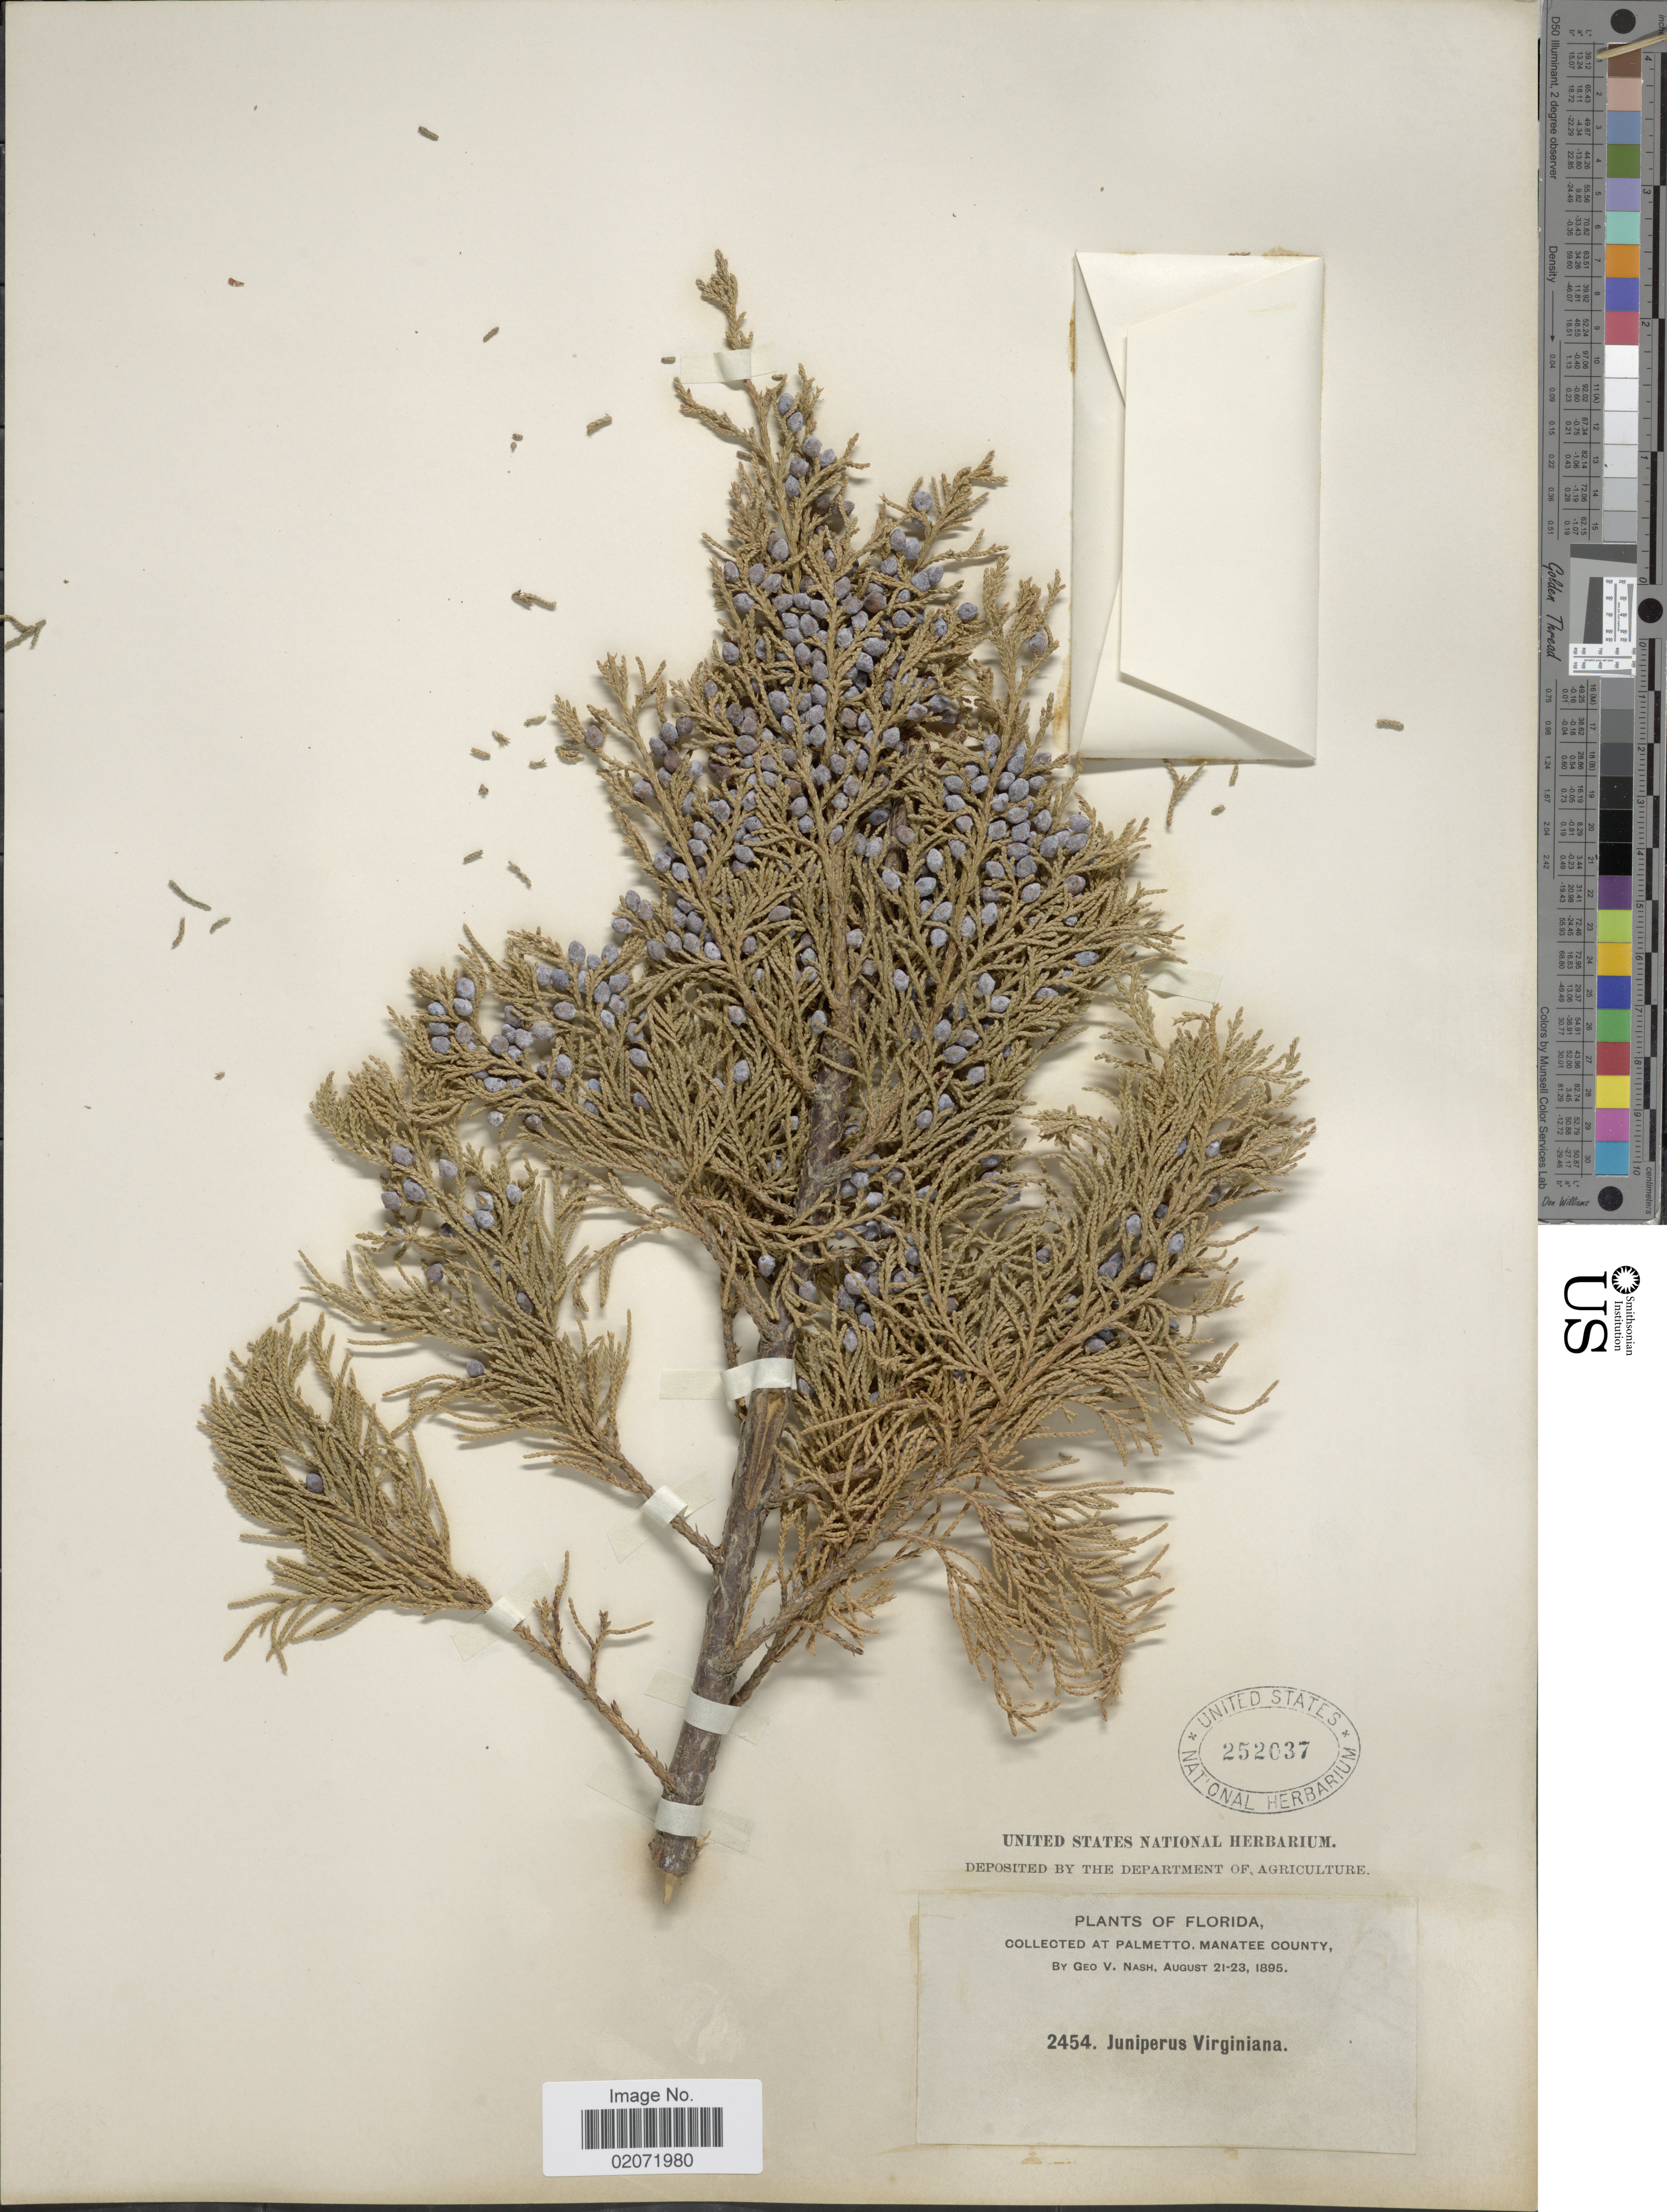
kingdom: Plantae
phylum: Tracheophyta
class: Pinopsida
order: Pinales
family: Cupressaceae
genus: Juniperus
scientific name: Juniperus virginiana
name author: L.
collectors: G. V. Nash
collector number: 2454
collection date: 1895-08-21/1895-08-23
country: United States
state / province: Florida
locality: Palmetto Manatee County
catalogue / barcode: US 252037